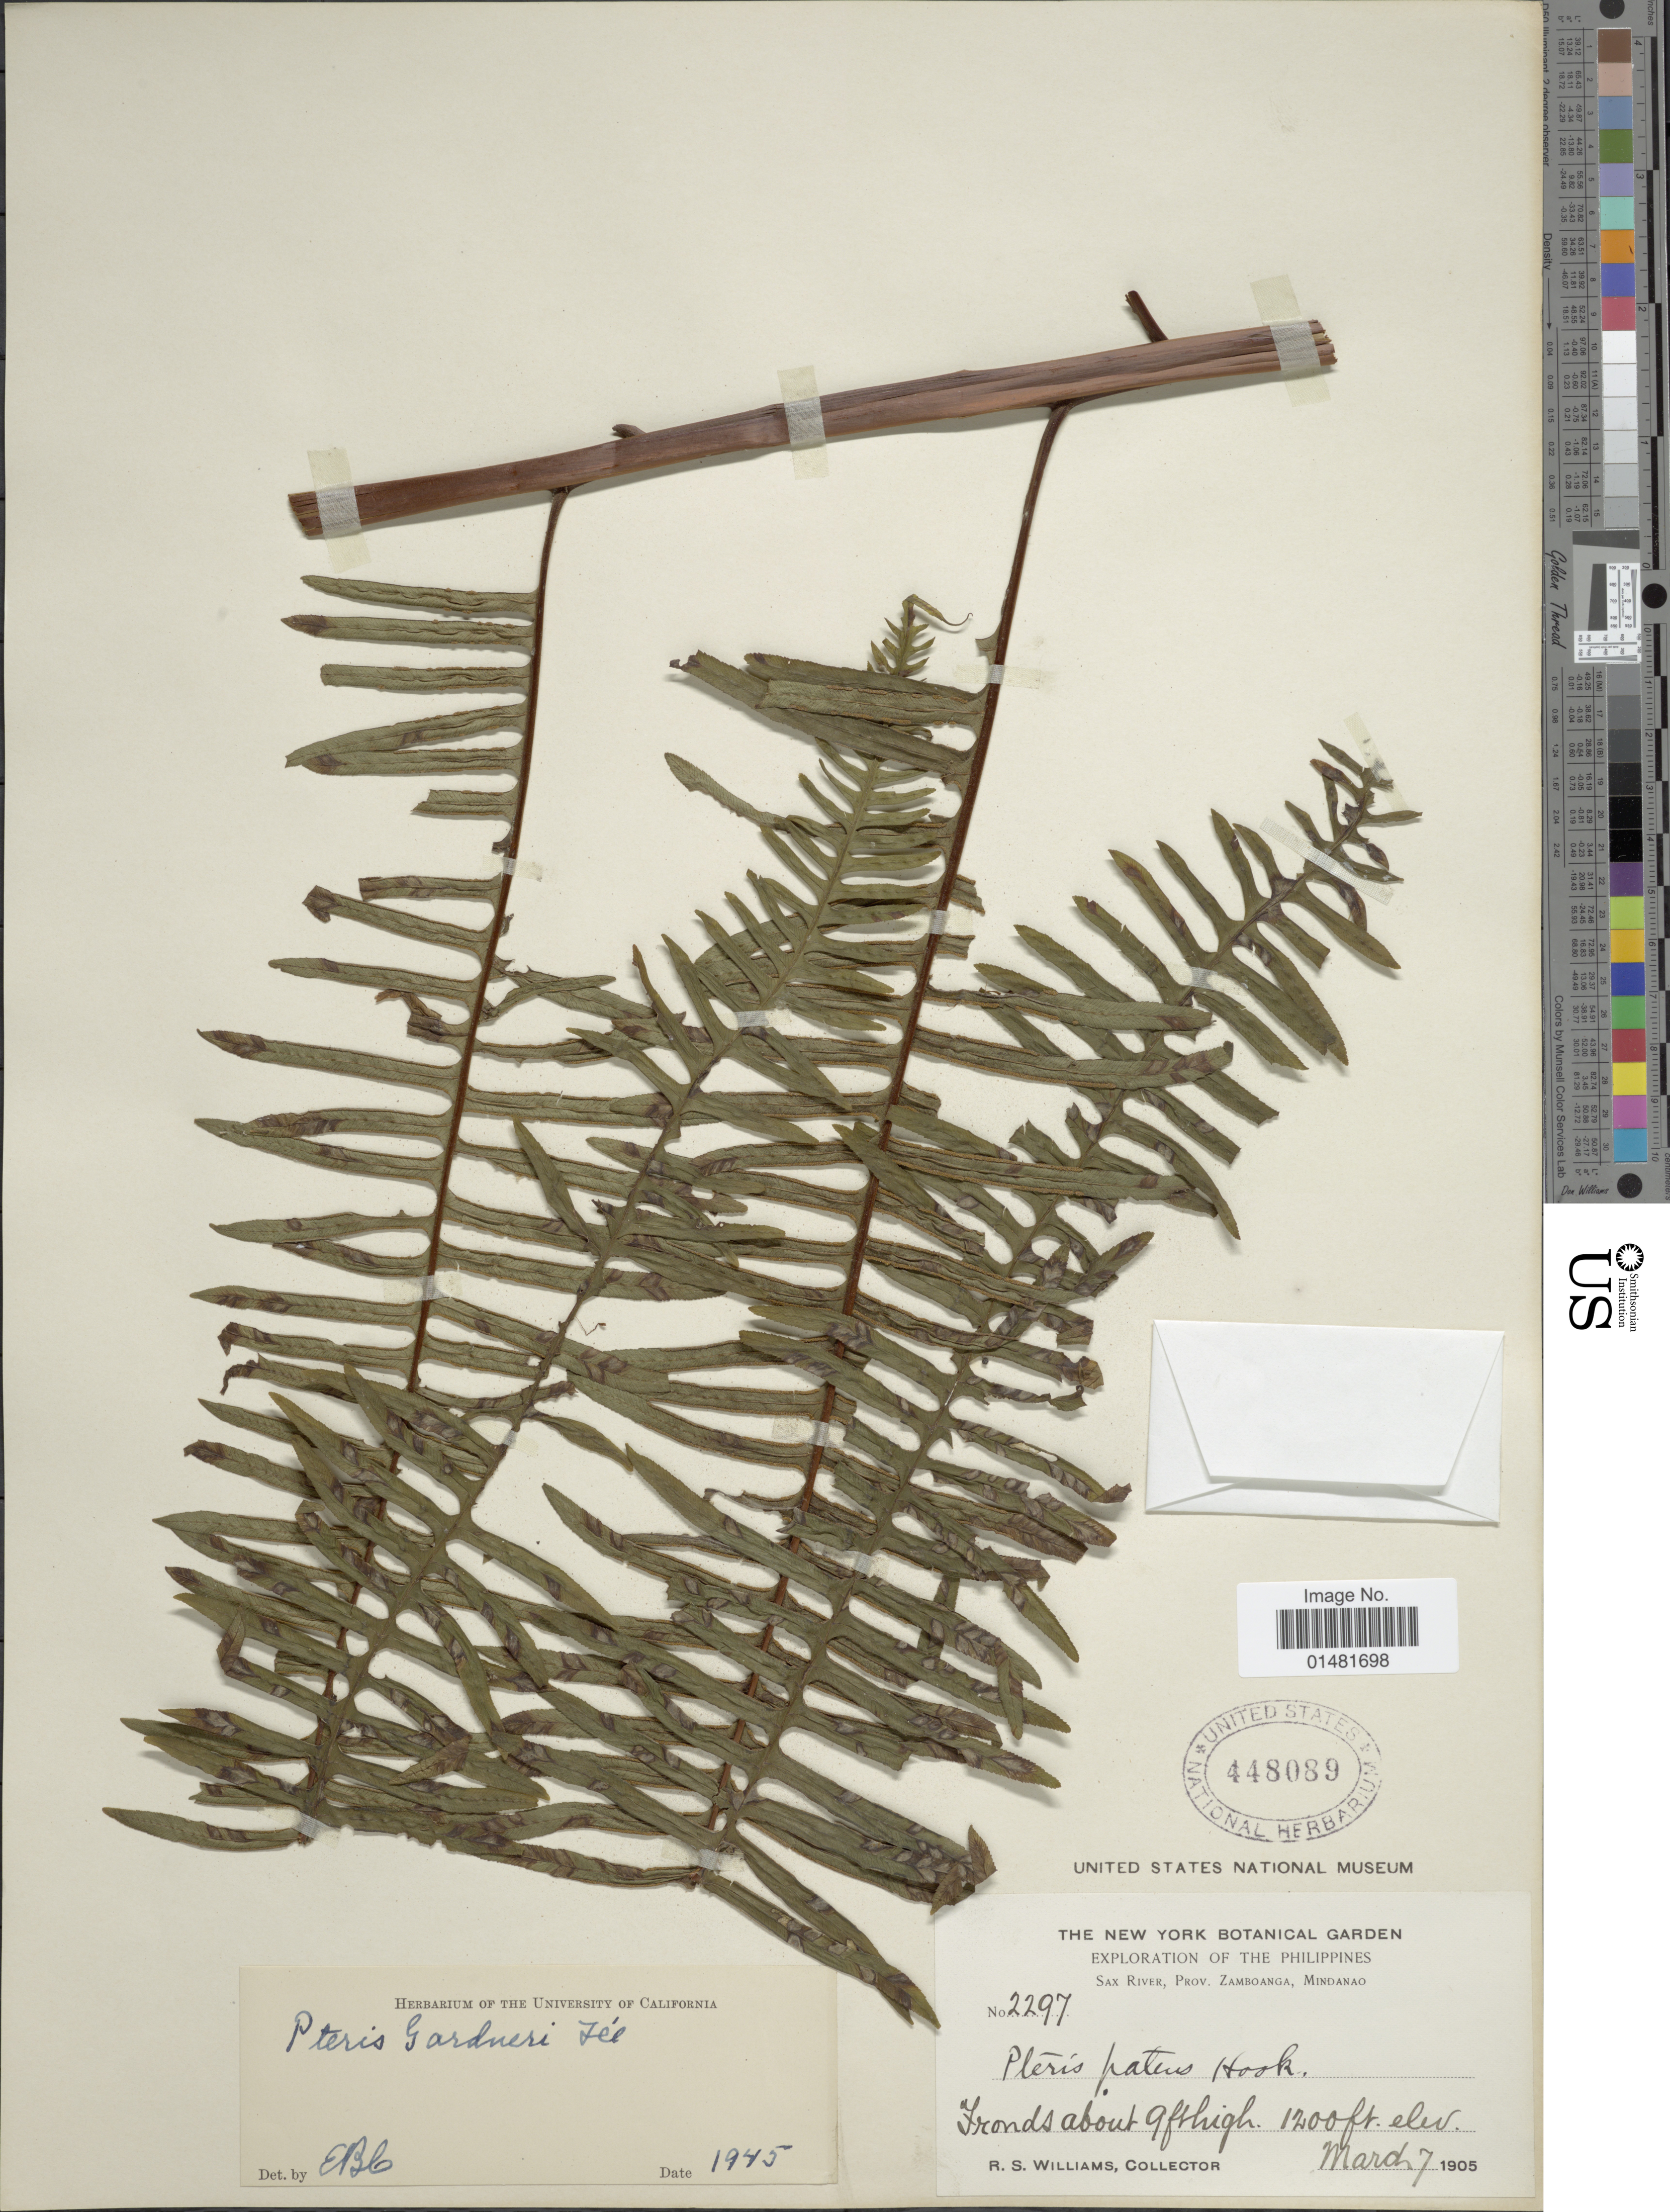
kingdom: Plantae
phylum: Tracheophyta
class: Polypodiopsida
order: Polypodiales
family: Pteridaceae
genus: Pteris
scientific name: Pteris gardneri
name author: (Fée) Hook.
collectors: R. S. Williams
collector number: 2297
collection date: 1905-03-07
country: Philippines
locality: Sax River, Prov. Zamboanga, Mindanao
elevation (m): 366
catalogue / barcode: US 448089